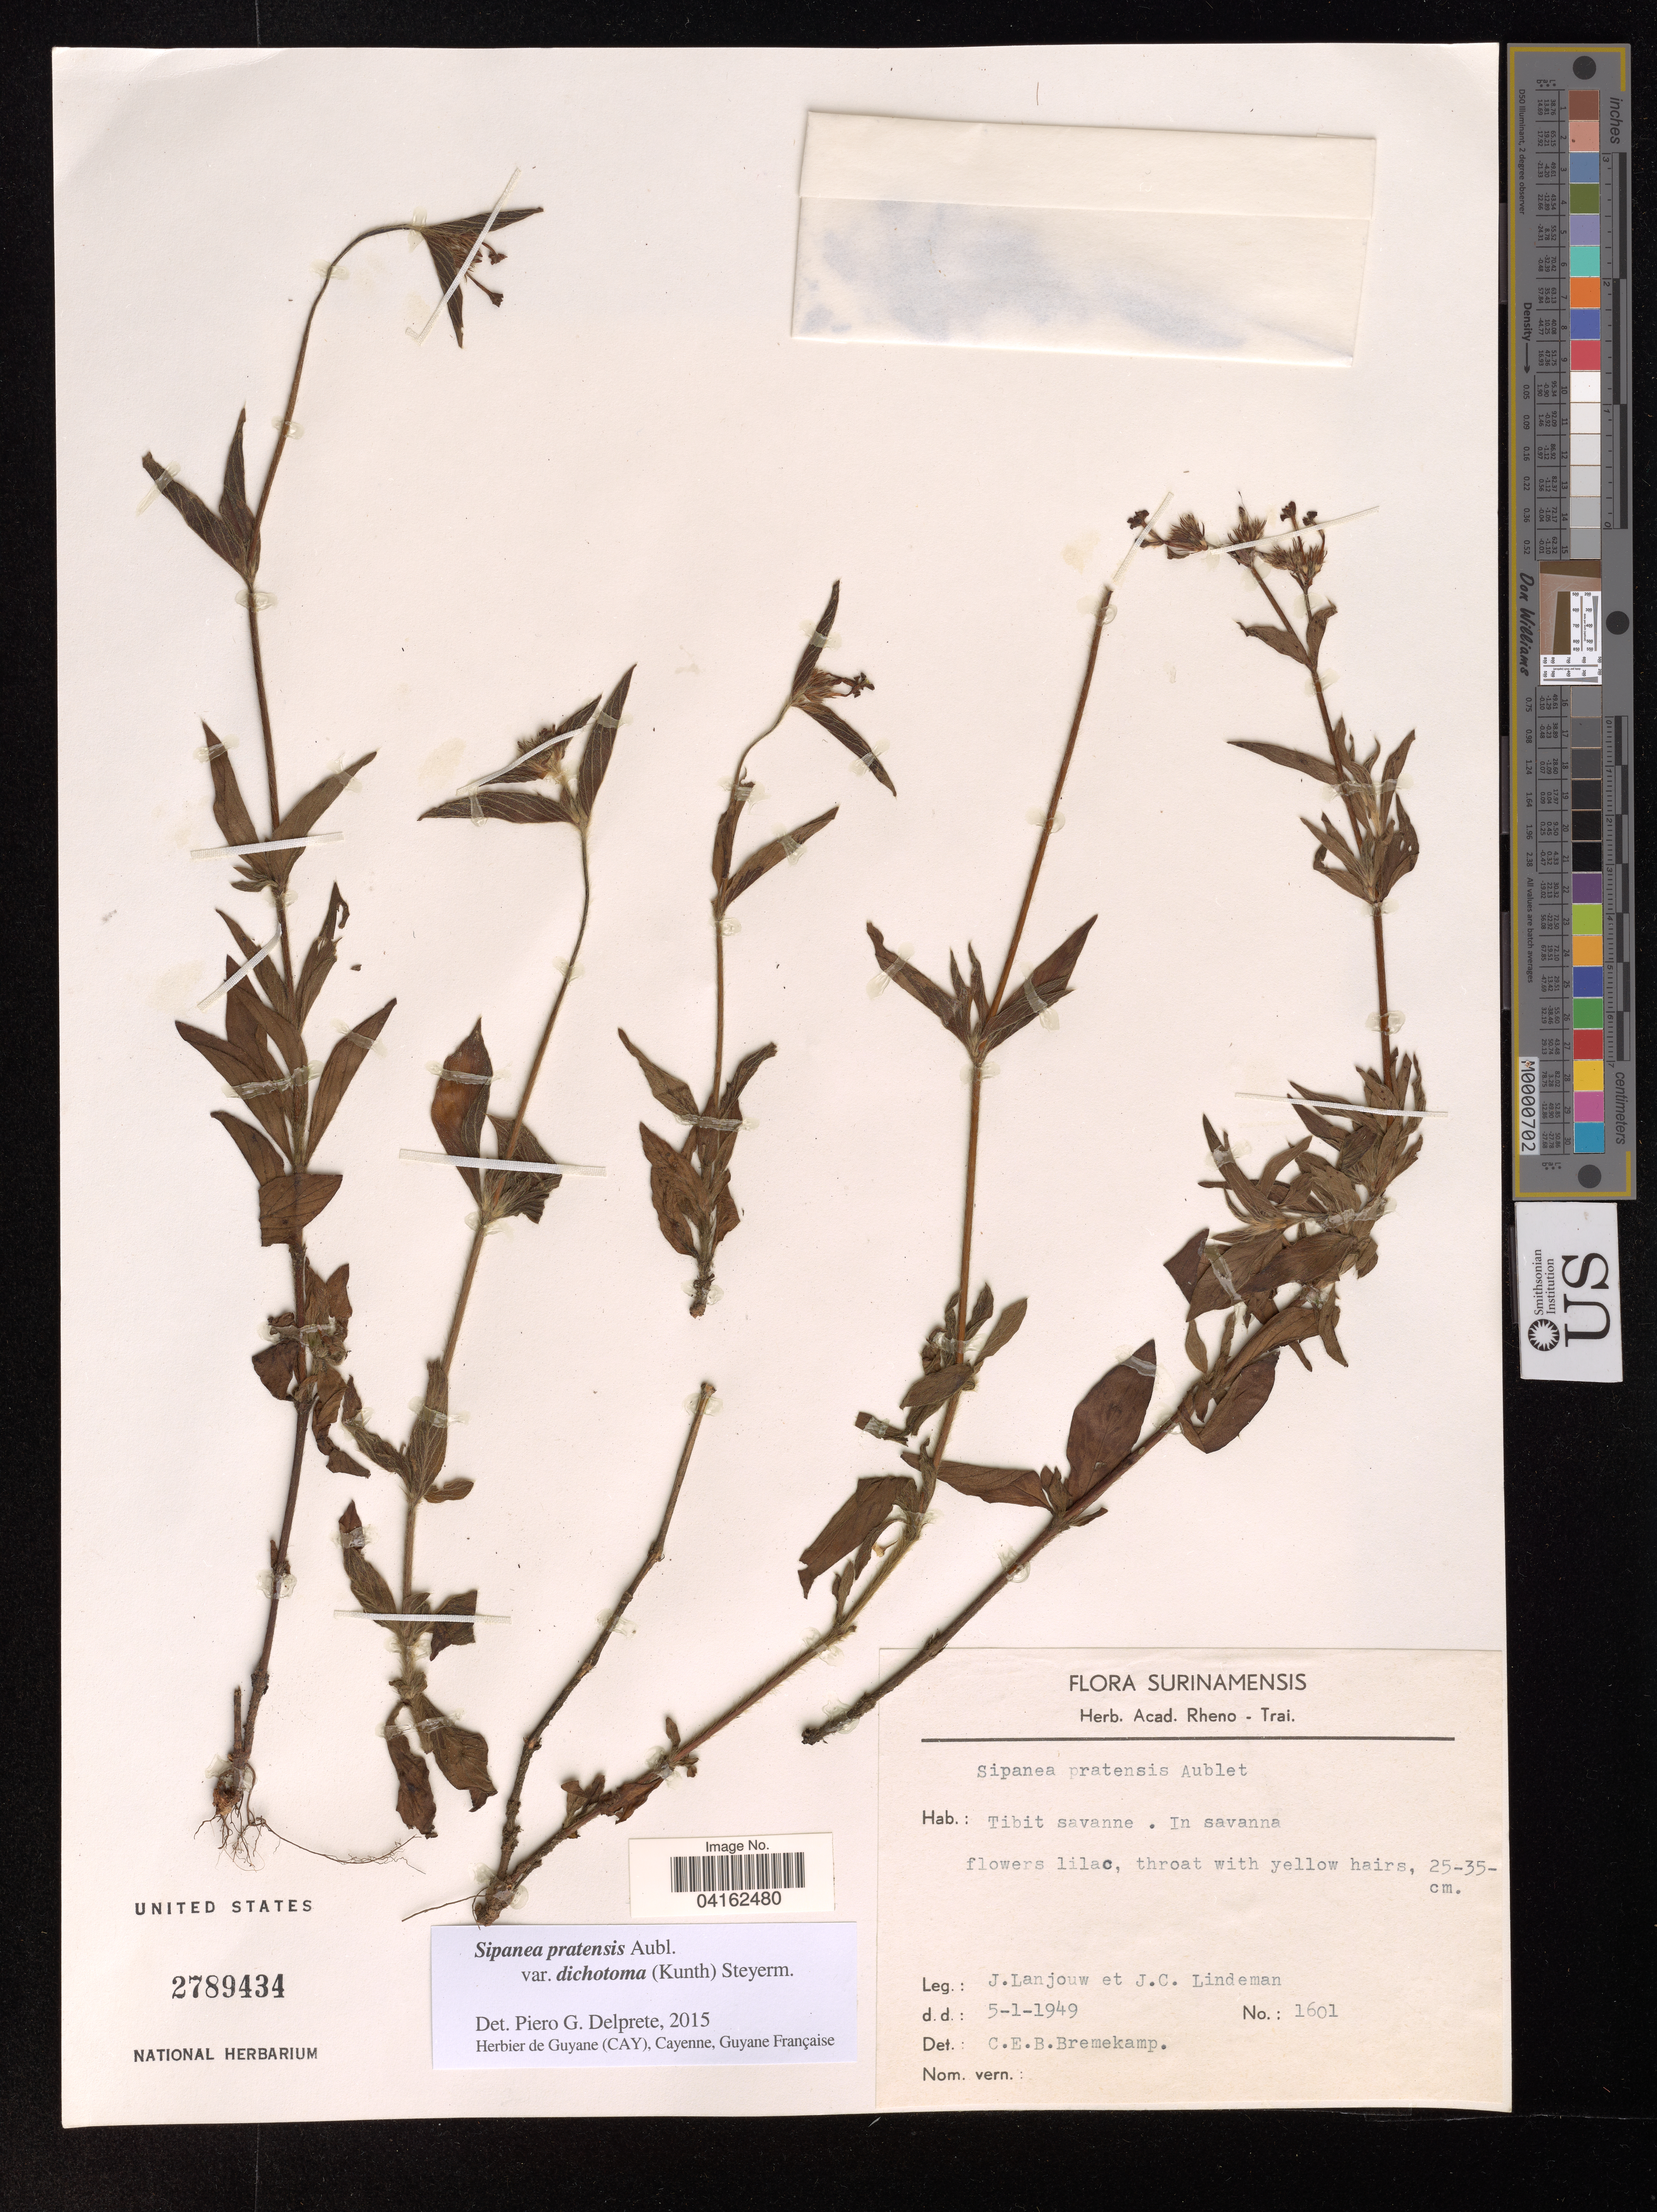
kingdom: Plantae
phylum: Tracheophyta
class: Magnoliopsida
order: Gentianales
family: Rubiaceae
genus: Sipanea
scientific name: Sipanea pratensis var. dichotoma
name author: (Kunth) Steyerm.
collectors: J. Lanjouw & J. C. Lindeman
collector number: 1601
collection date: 1949-01-05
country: Suriname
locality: Tibit savanne.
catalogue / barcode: US 2789434